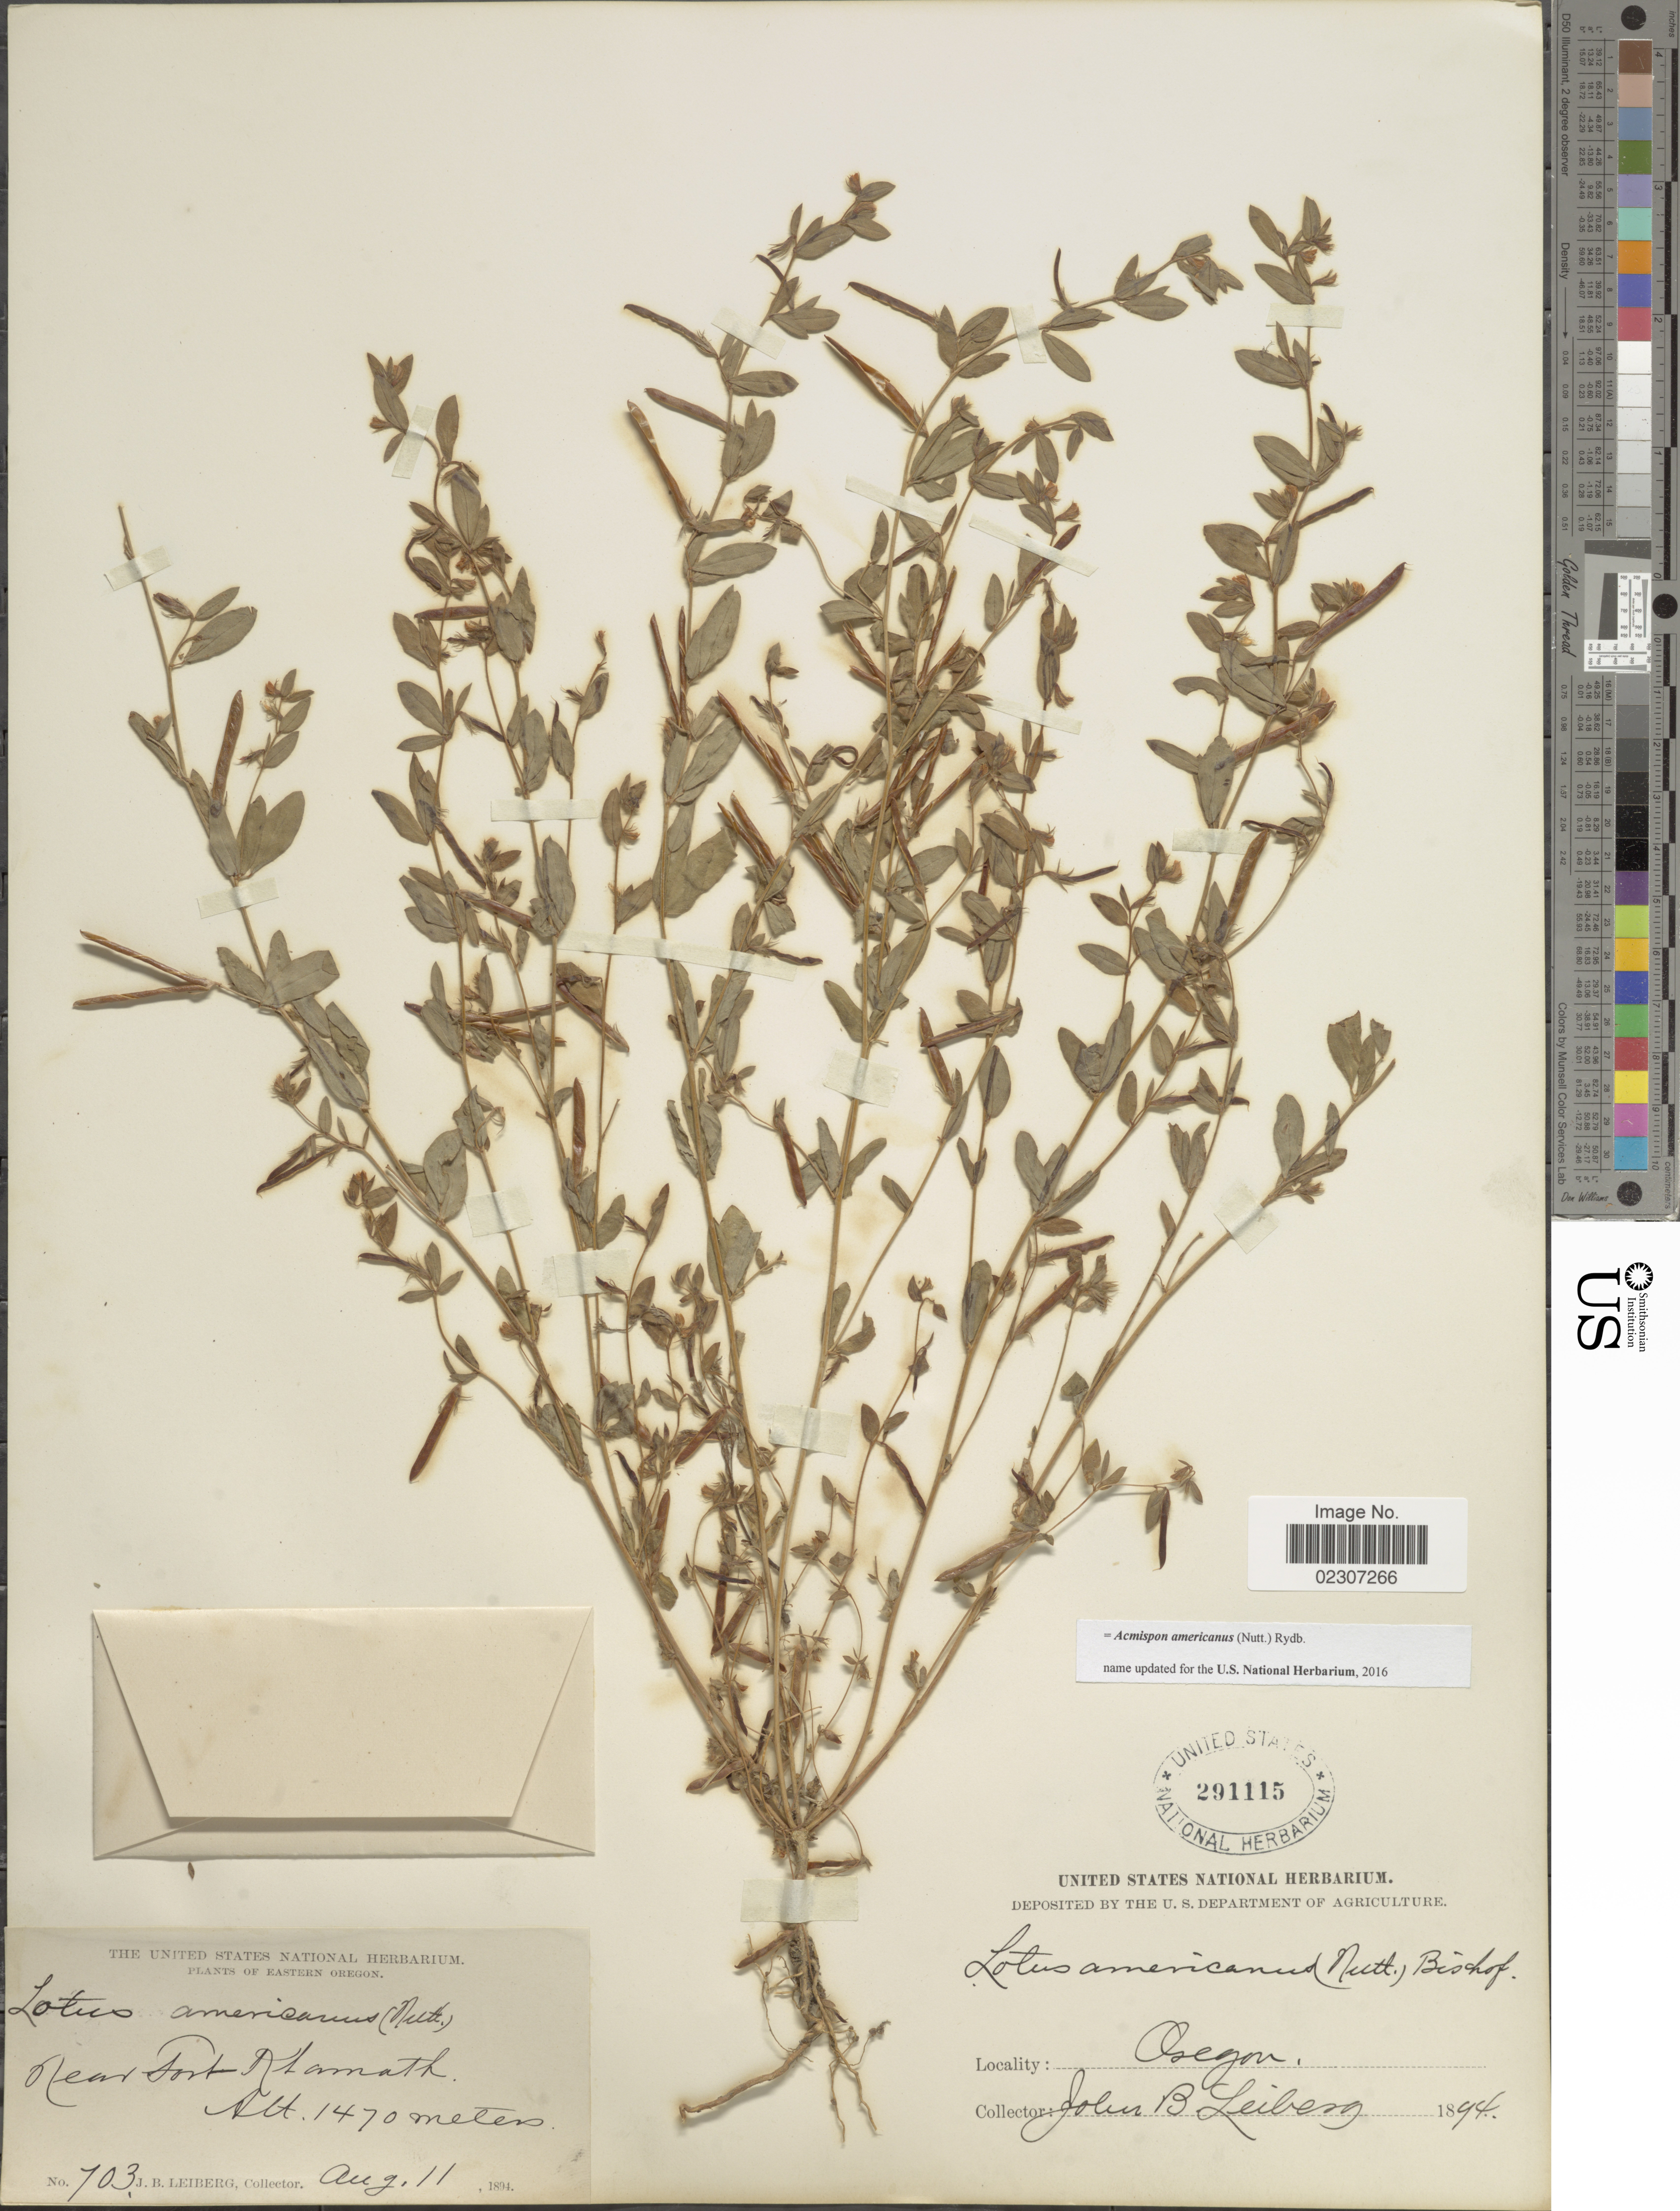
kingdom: Plantae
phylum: Tracheophyta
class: Magnoliopsida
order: Fabales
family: Fabaceae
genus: Acmispon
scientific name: Acmispon americanus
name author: (Nutt.) Rydb.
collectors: J. B. Leiberg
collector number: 703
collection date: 1894-08-11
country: United States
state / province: Oregon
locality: Oregon, Near Fort Klamath.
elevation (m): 1470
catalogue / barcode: US 291115